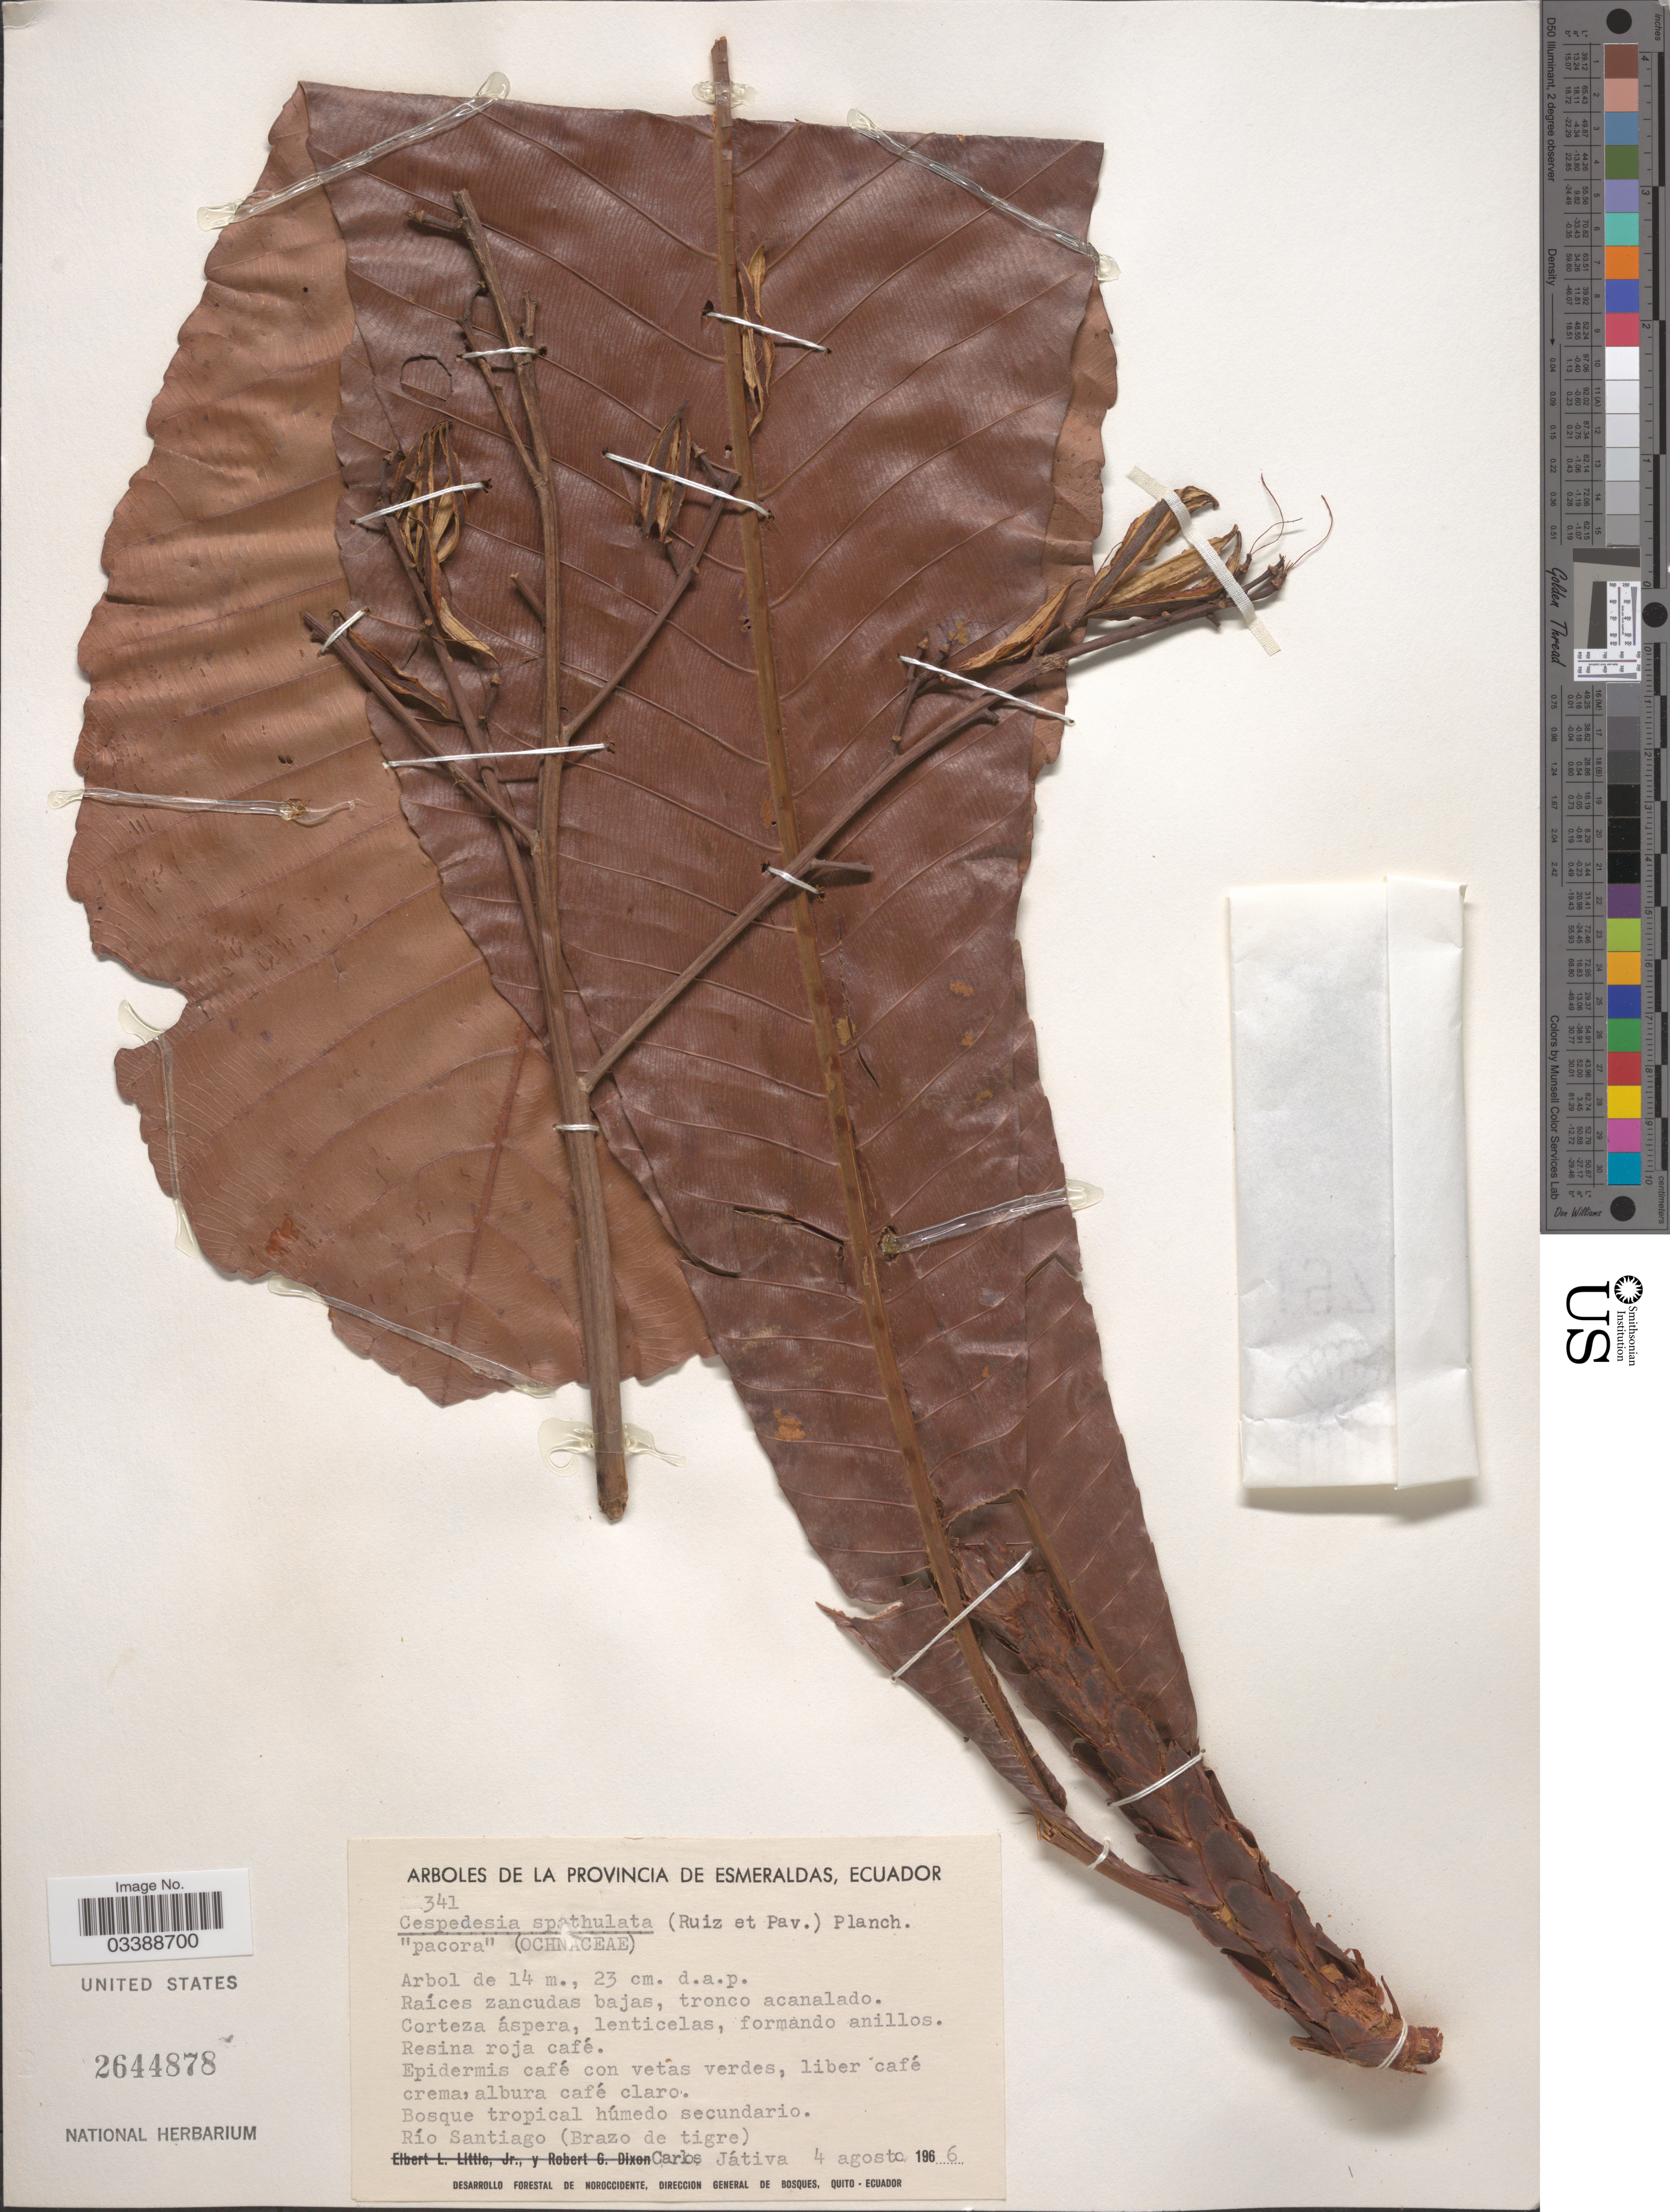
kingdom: Plantae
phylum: Tracheophyta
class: Magnoliopsida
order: Malpighiales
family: Ochnaceae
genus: Cespedesia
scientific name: Cespedesia spathulata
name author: (Ruiz & Pav.) Planch.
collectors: C. D. Játiva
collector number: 341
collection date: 1966-08-04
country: Ecuador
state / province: Esmeraldas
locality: Río Santiago (Brazo de tigre).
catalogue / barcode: US 2644878